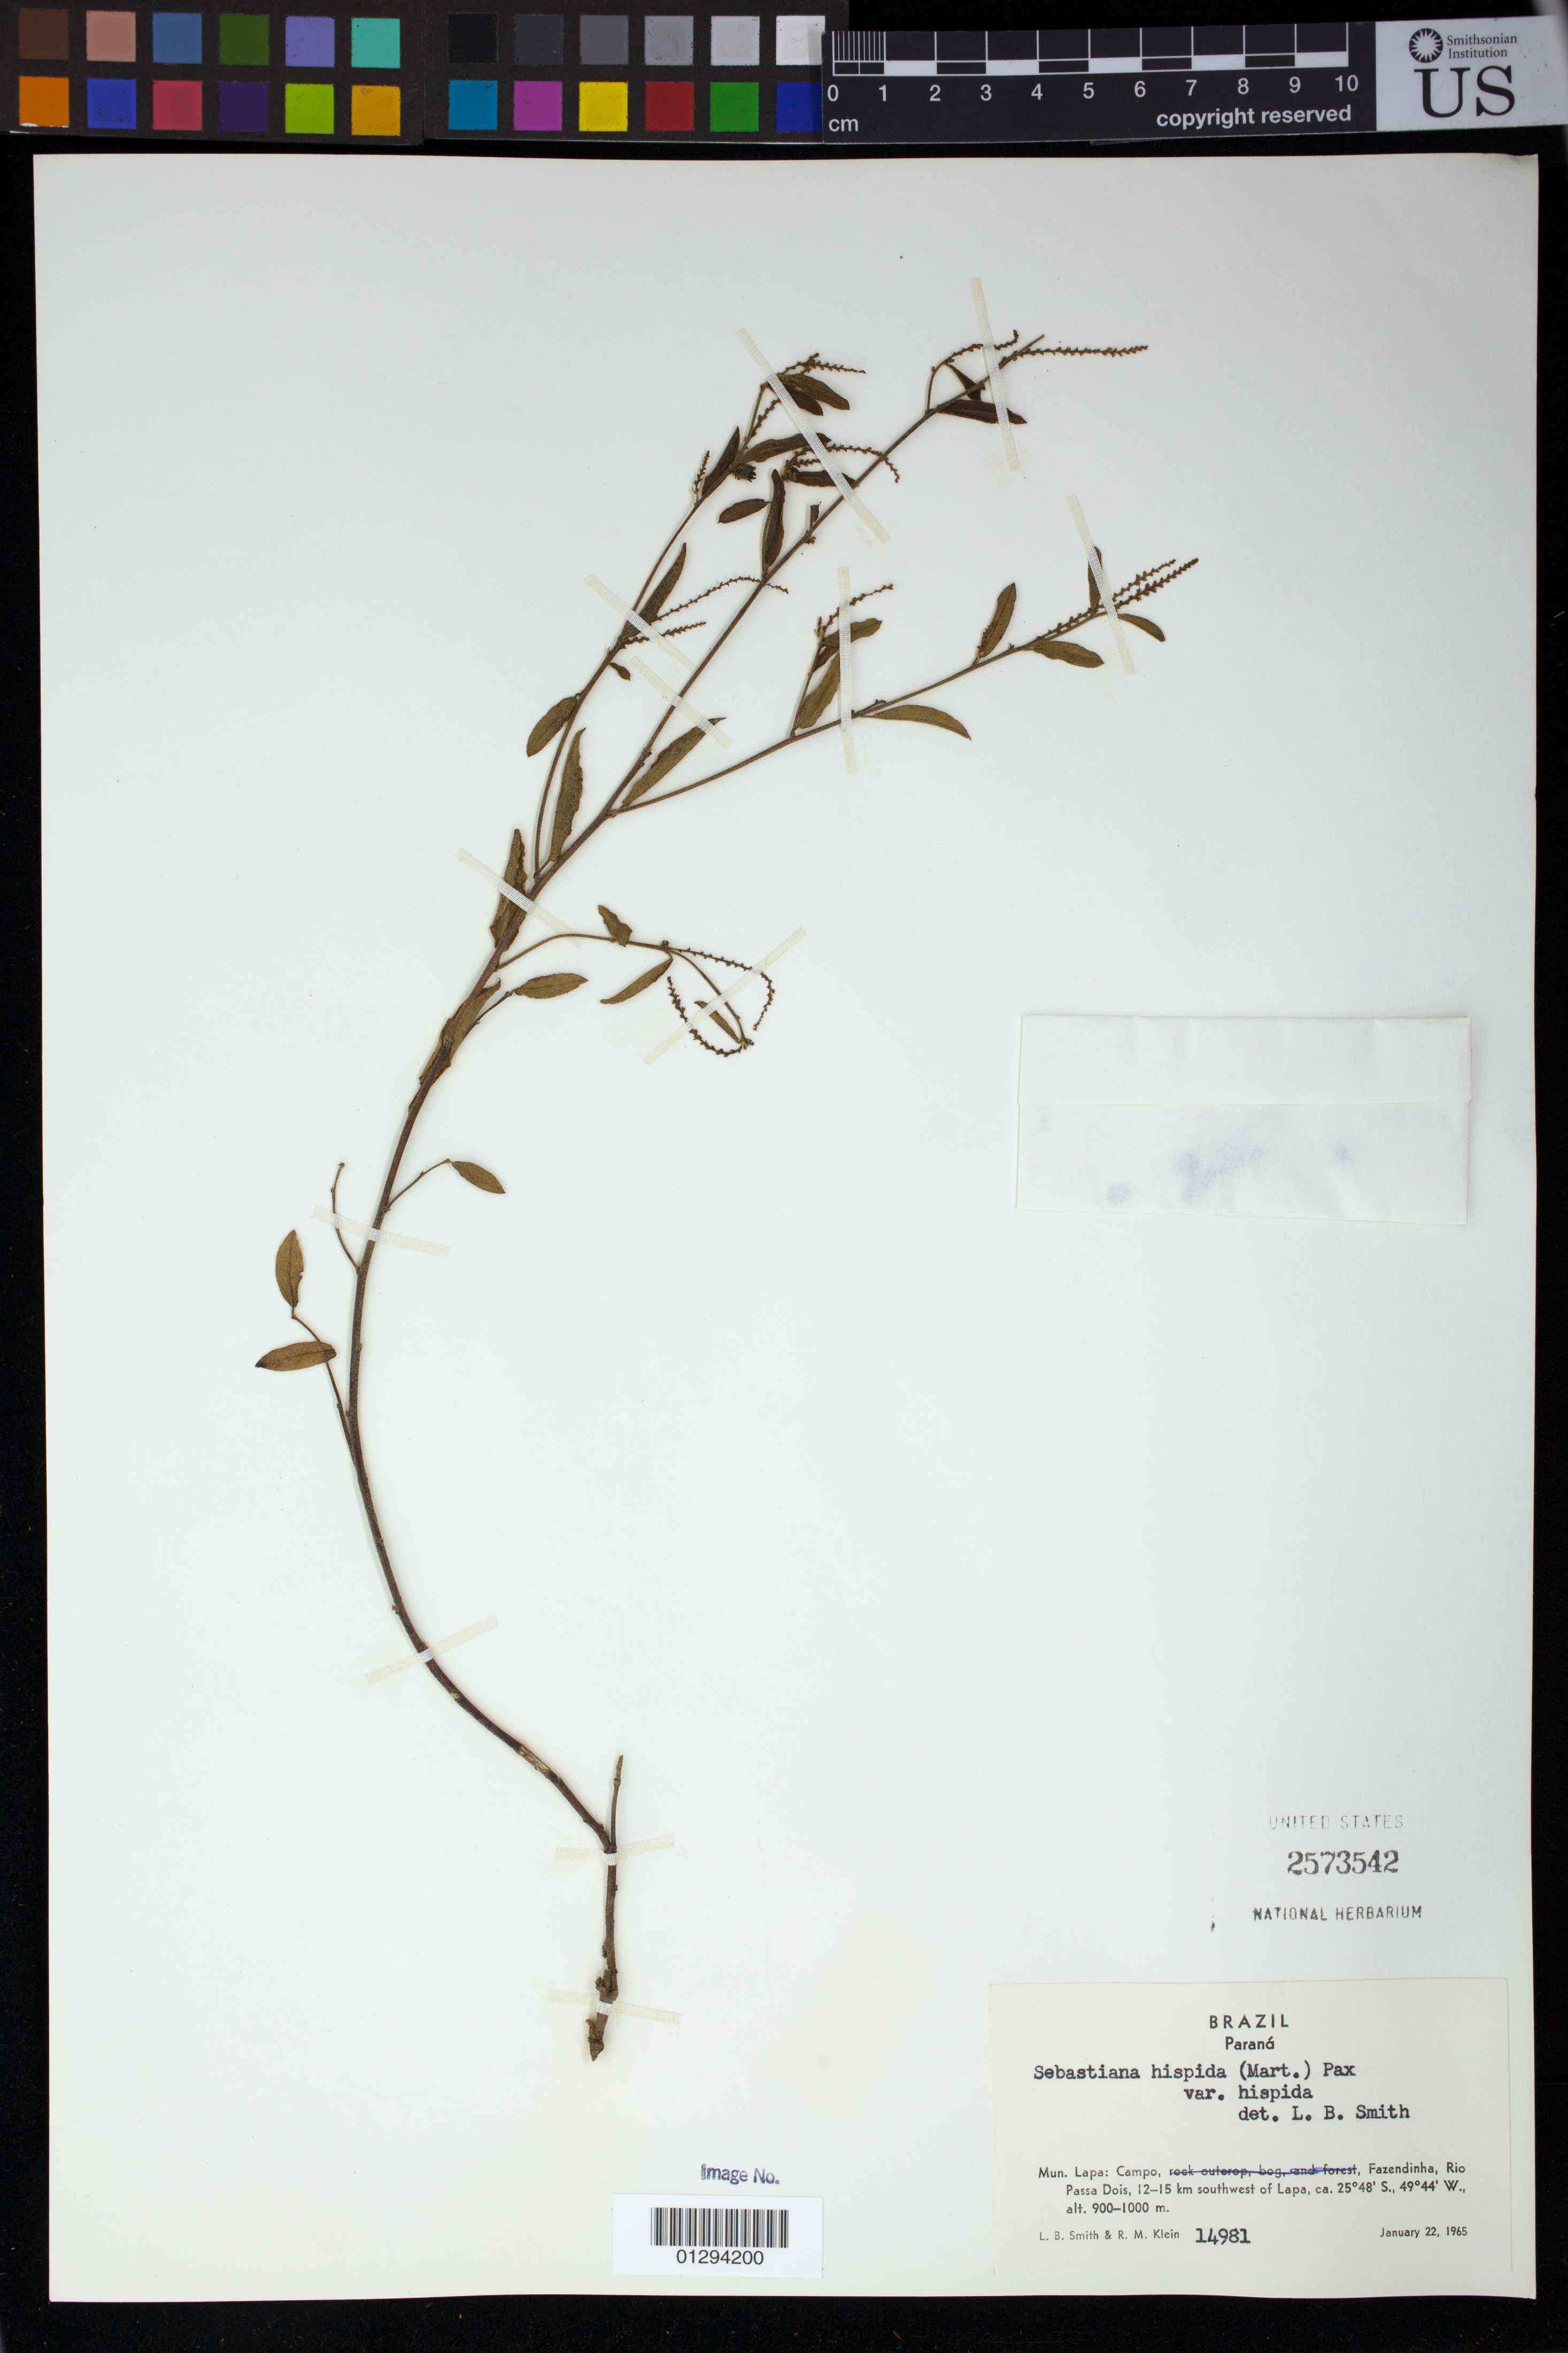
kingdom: Plantae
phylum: Tracheophyta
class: Magnoliopsida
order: Malpighiales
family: Euphorbiaceae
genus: Sebastiania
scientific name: Sebastiania hispida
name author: (Mart.) Pax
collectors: L. Smith & R. M. Klein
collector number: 14981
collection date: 1965-01-22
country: Brazil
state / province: Parana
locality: Mun. Lapa: Campo, Faszendinha, Rio Passa Dois, 12-15 km southwest of Lapa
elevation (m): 900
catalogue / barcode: US 2573542